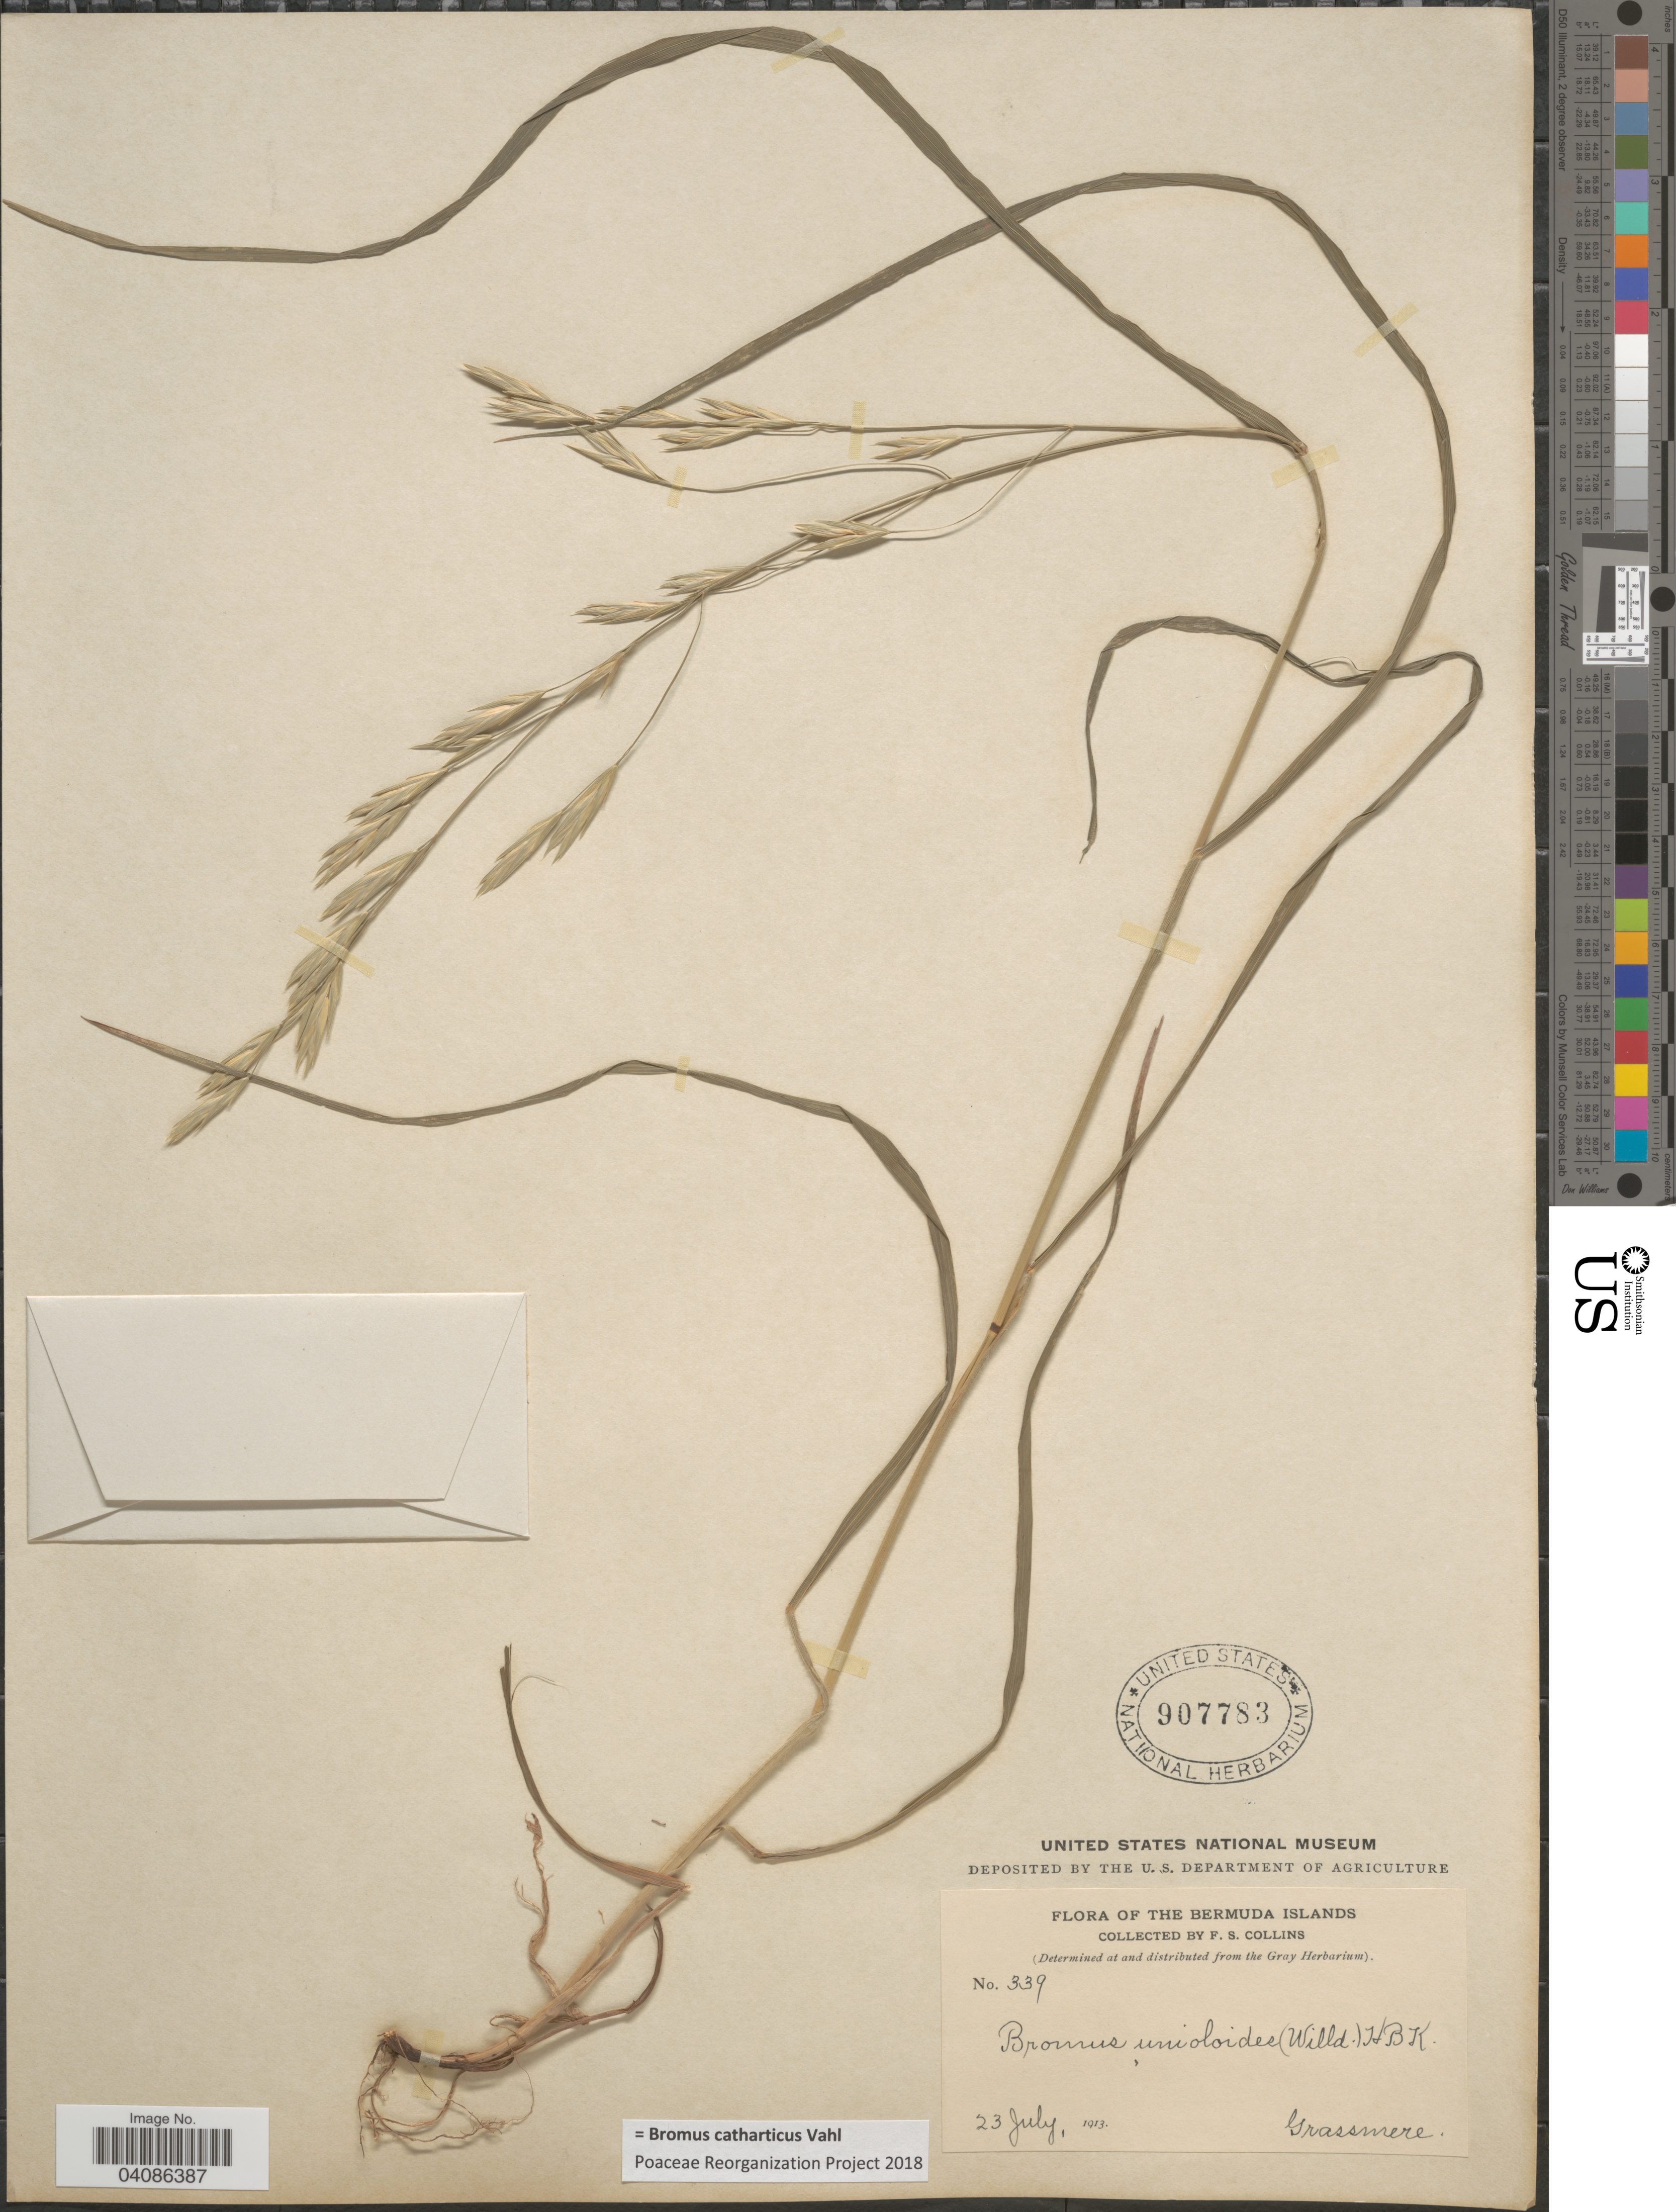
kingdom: Plantae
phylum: Tracheophyta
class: Liliopsida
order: Poales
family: Poaceae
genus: Bromus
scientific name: Bromus catharticus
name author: Vahl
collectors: F. Collins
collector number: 339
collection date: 1913-07-23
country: Bermuda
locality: The Bermuda Islands. Grassmere.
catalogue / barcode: US 907783